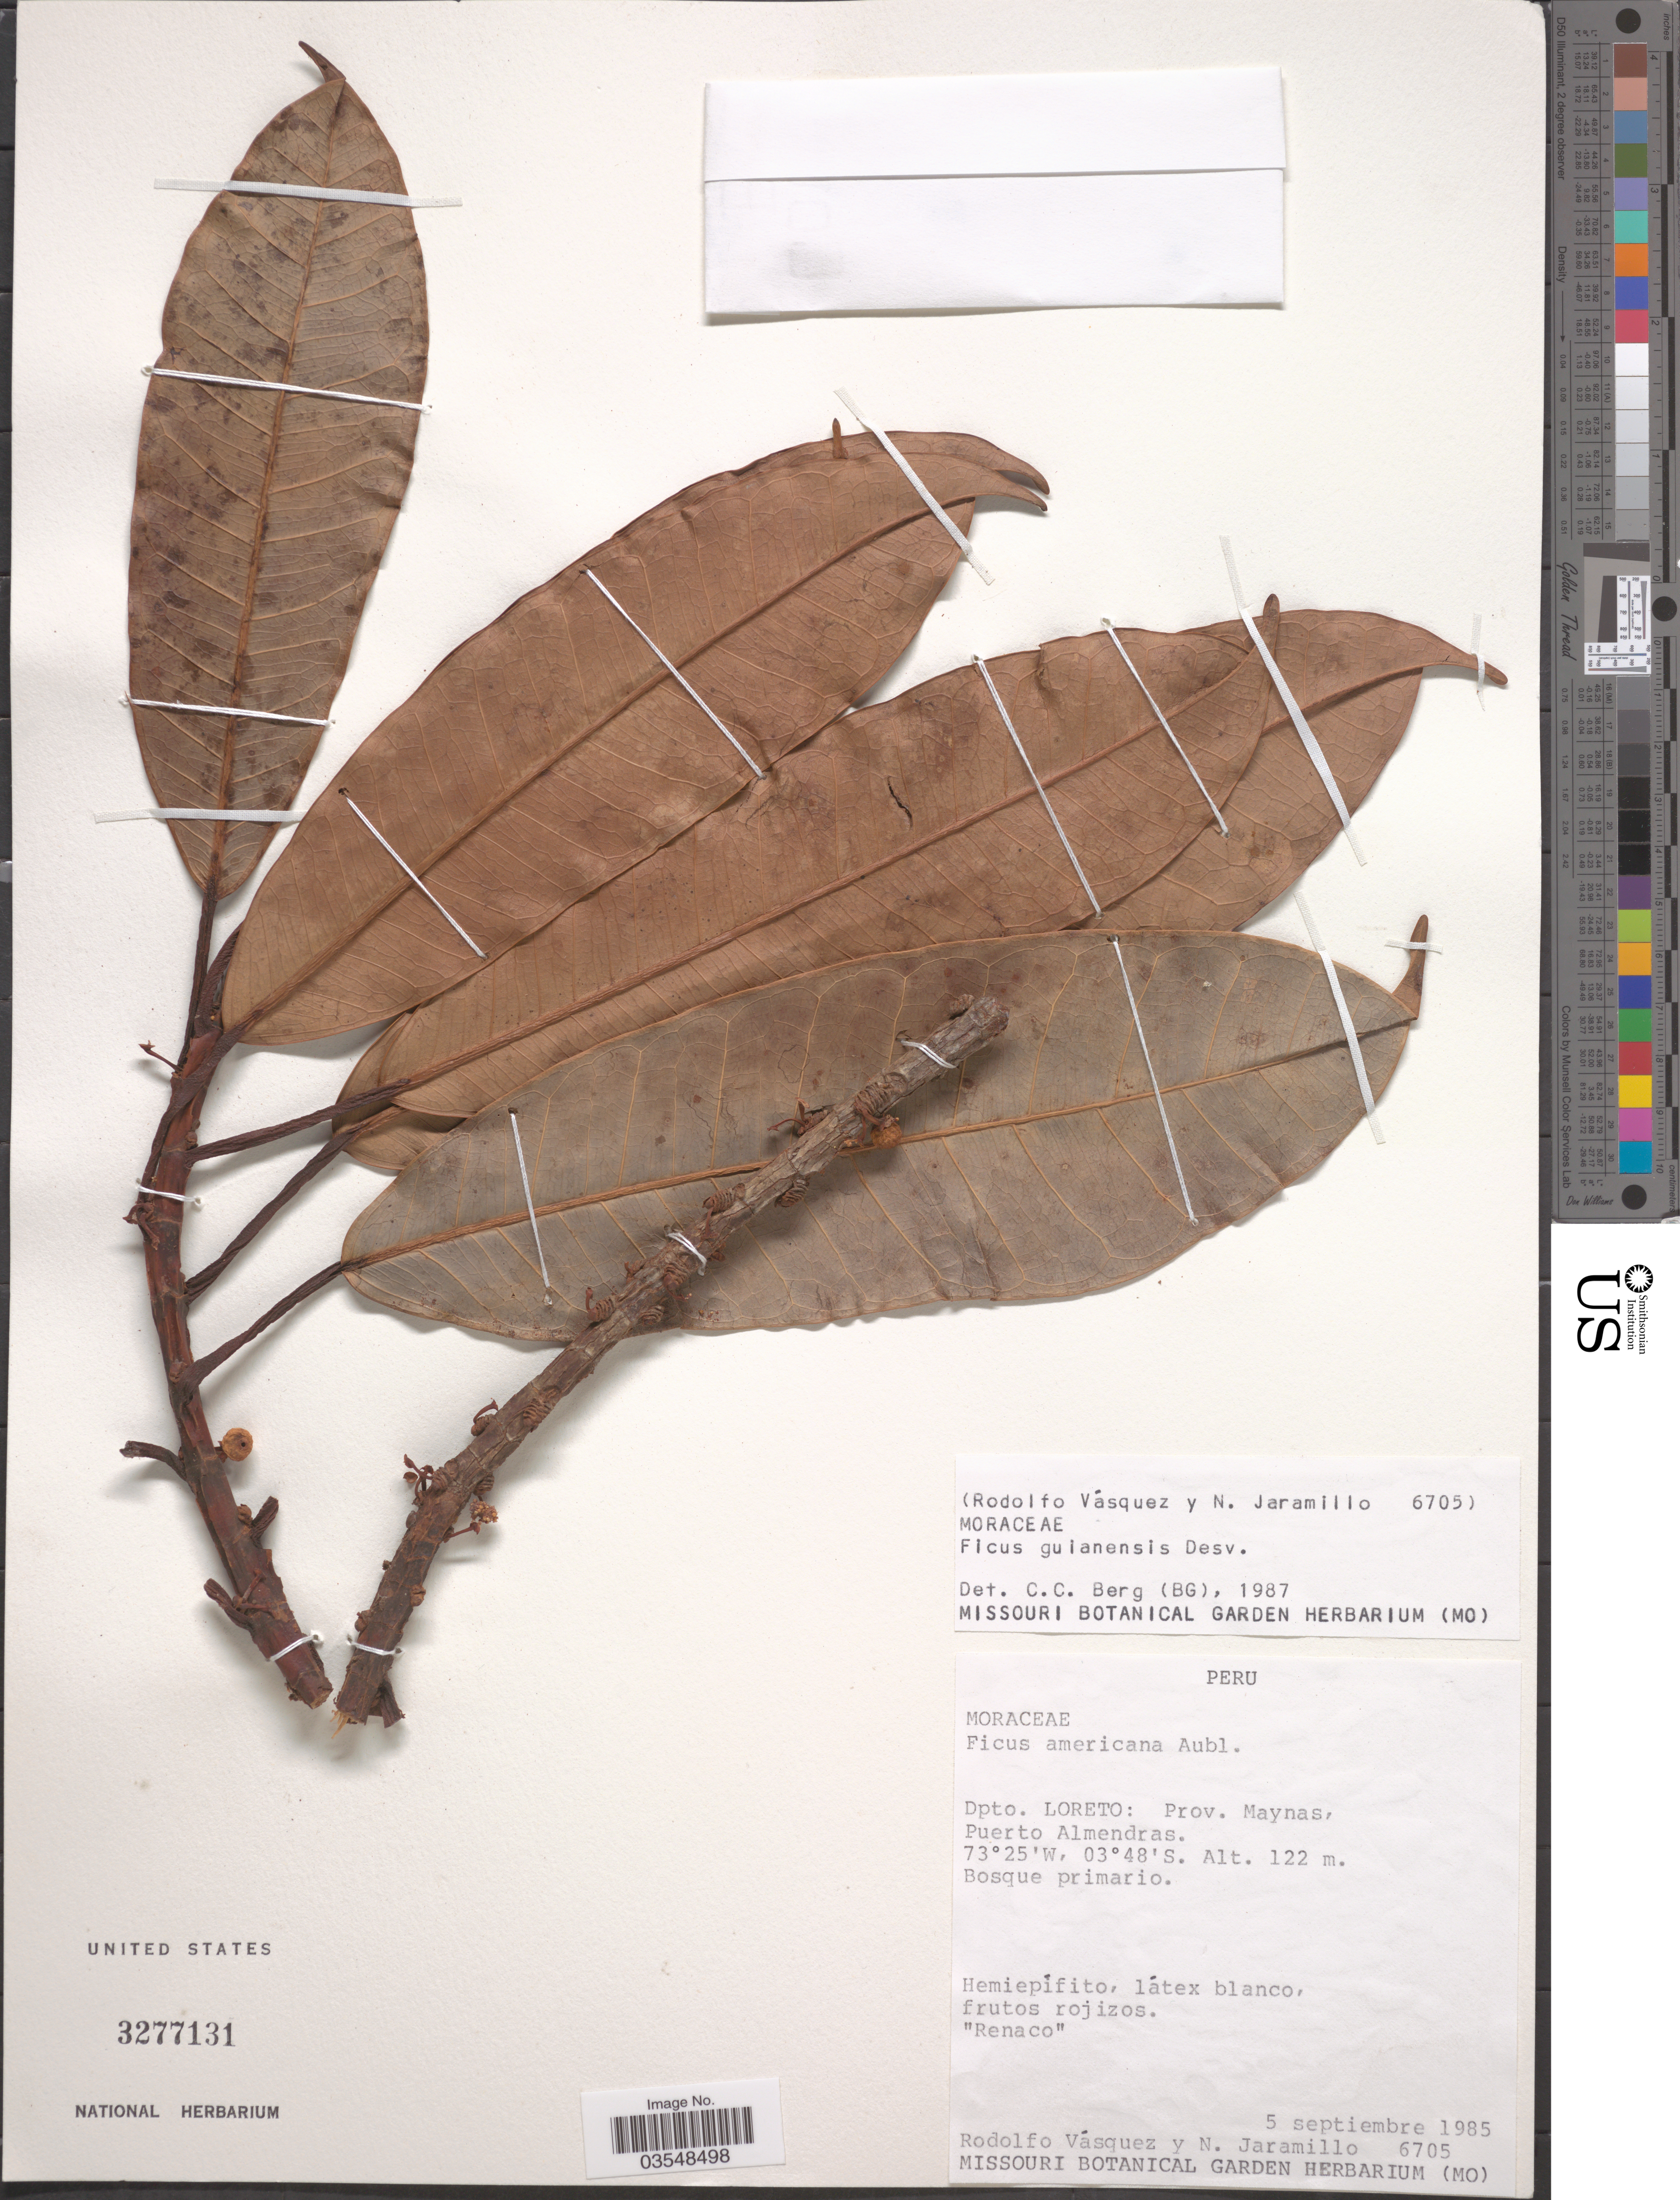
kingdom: Plantae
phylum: Tracheophyta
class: Magnoliopsida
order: Rosales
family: Moraceae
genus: Ficus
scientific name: Ficus guianensis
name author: Desv. ex Ham.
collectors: R. Vásquez & N. Jaramillo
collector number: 6705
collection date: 1985-09-05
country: Peru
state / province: Loreto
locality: Dpto. Loreto: Prov. Maynas, Puerto Almendras.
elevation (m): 122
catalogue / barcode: US 3277131